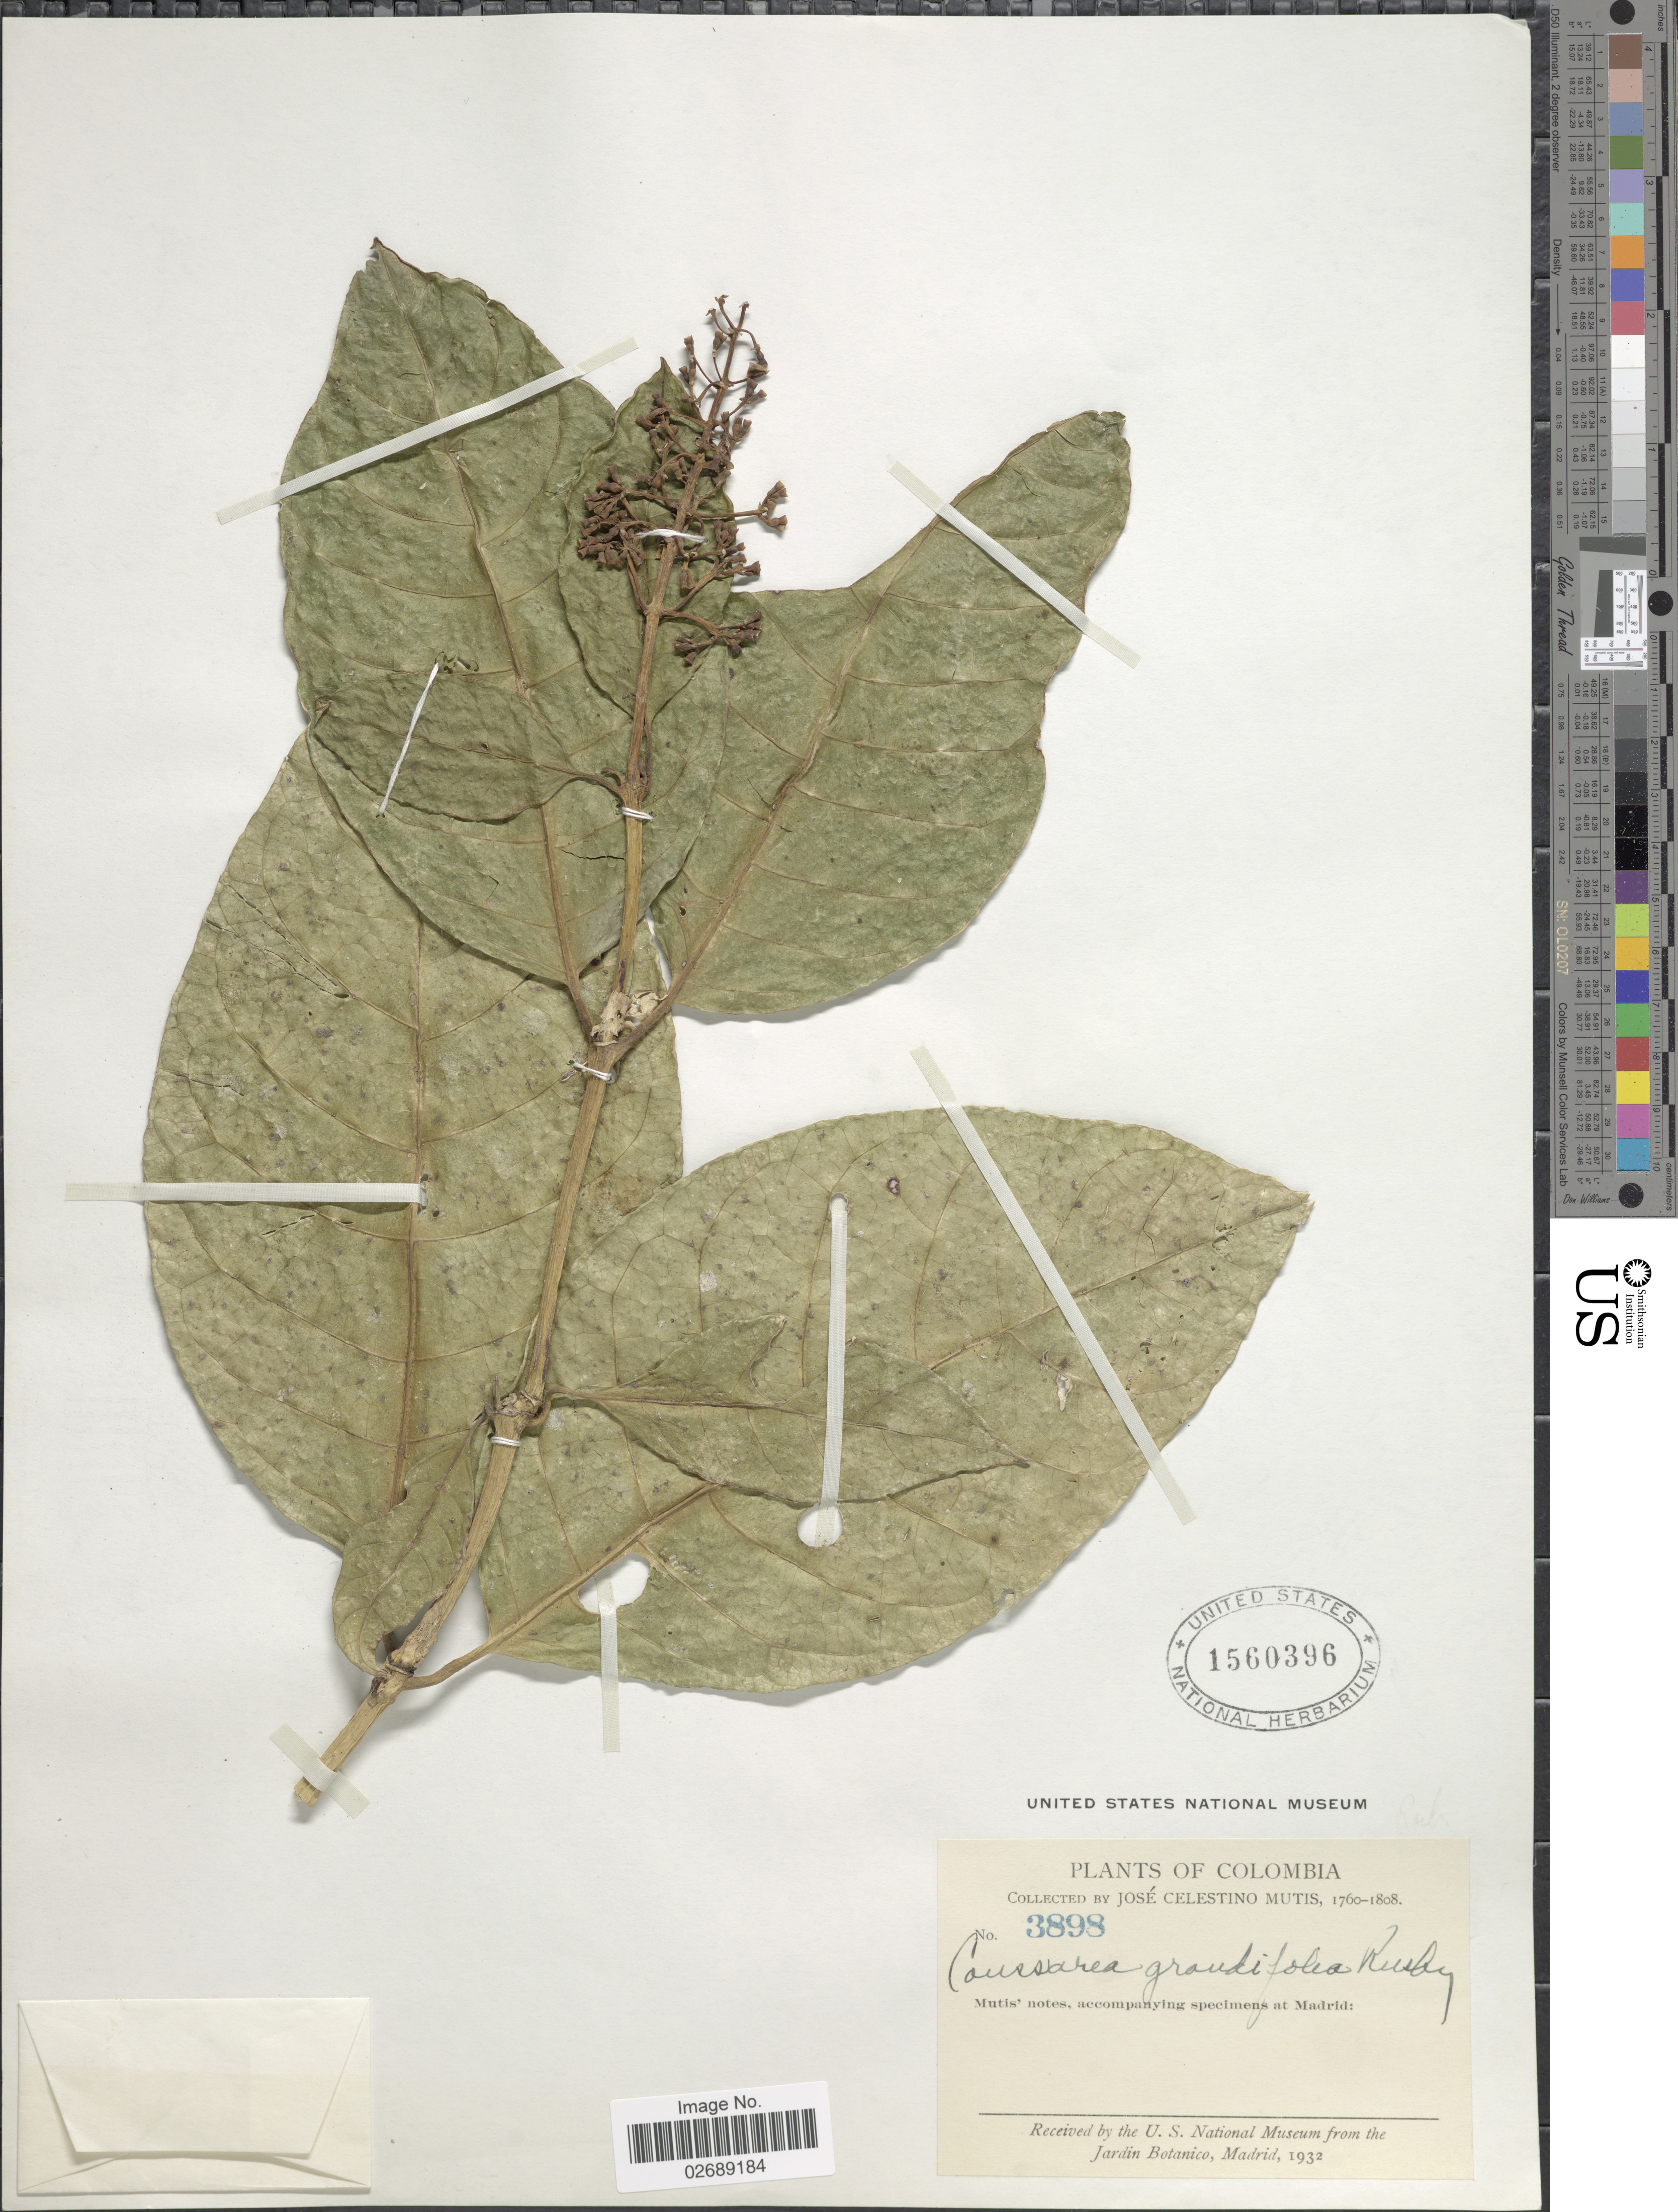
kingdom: Plantae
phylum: Tracheophyta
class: Magnoliopsida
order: Gentianales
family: Rubiaceae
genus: Coussarea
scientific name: Coussarea grandifolia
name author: Rusby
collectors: J. C. B. Mutis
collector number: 3898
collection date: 1760/1808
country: Colombia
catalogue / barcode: US 1560396